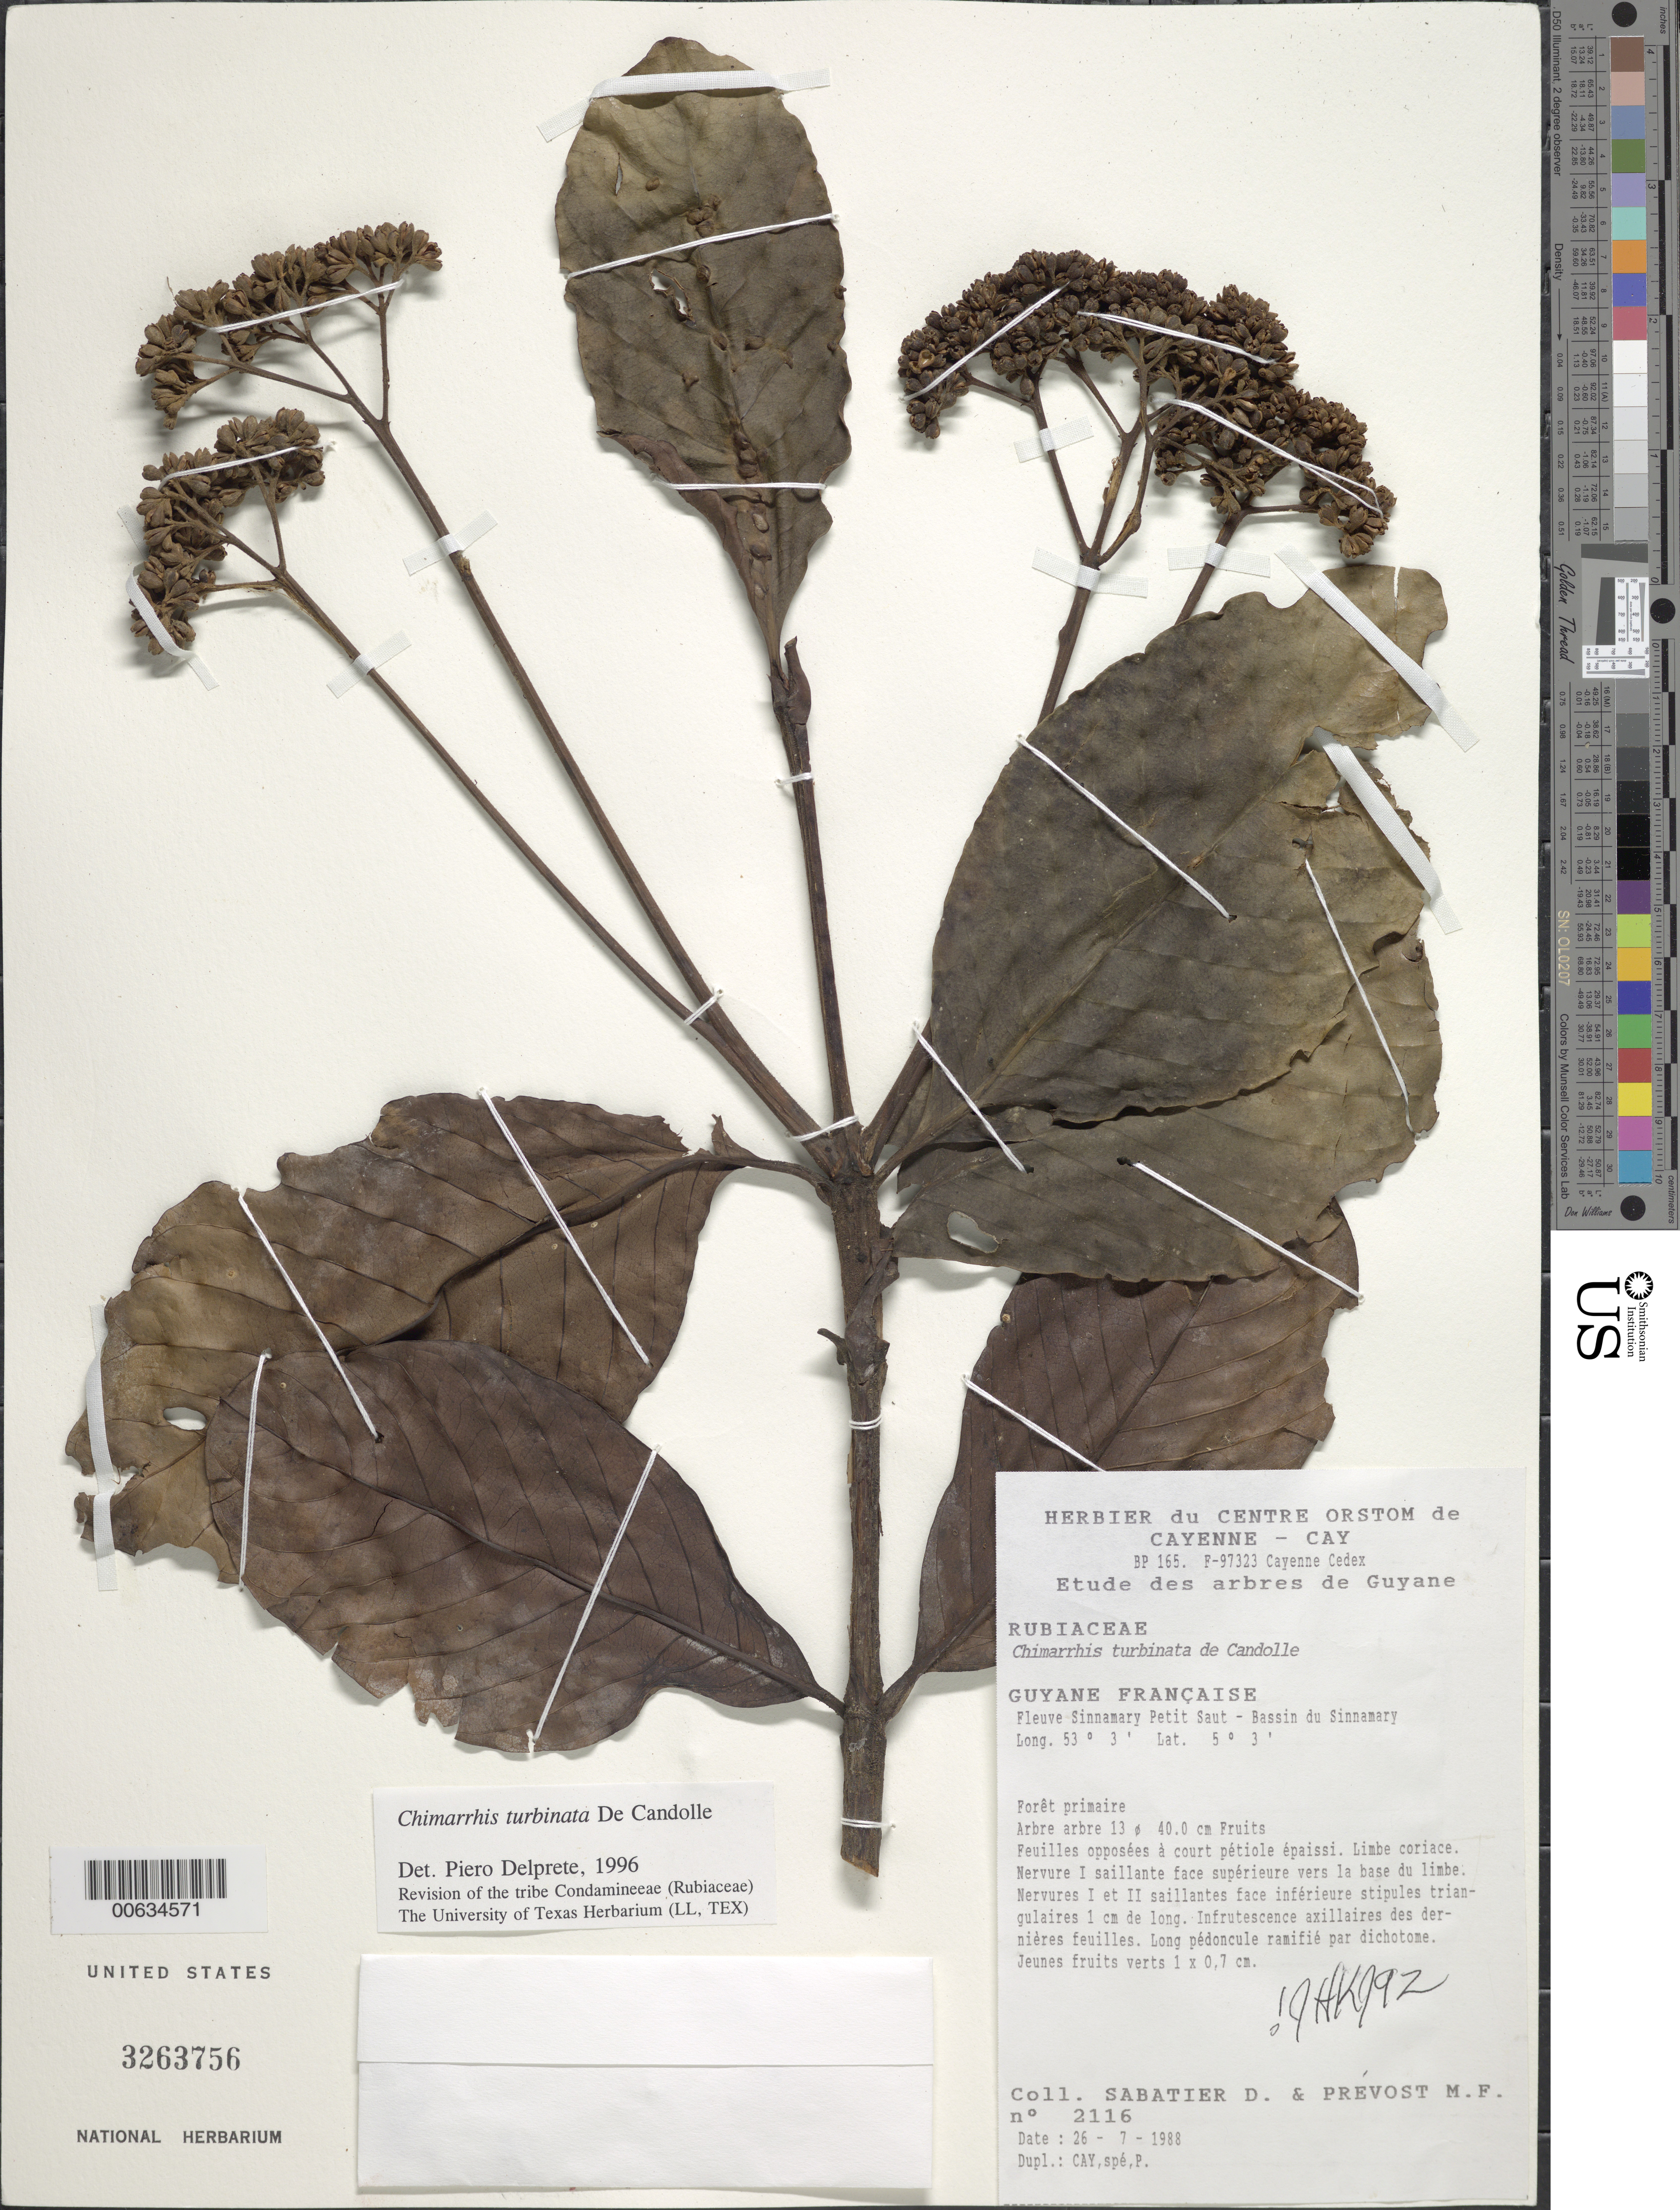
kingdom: Plantae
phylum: Tracheophyta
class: Magnoliopsida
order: Gentianales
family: Rubiaceae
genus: Chimarrhis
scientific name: Chimarrhis turbinata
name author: DC.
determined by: Kirkbride, J. H.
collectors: D. Sabatier & M.-F. Prévost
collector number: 2116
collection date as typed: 26-Jul-88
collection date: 1988-07-26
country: French Guiana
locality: Petit Saut, Fleuve Sinnamary, Bassin du Sinnamary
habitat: Primary forest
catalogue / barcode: US 3263756